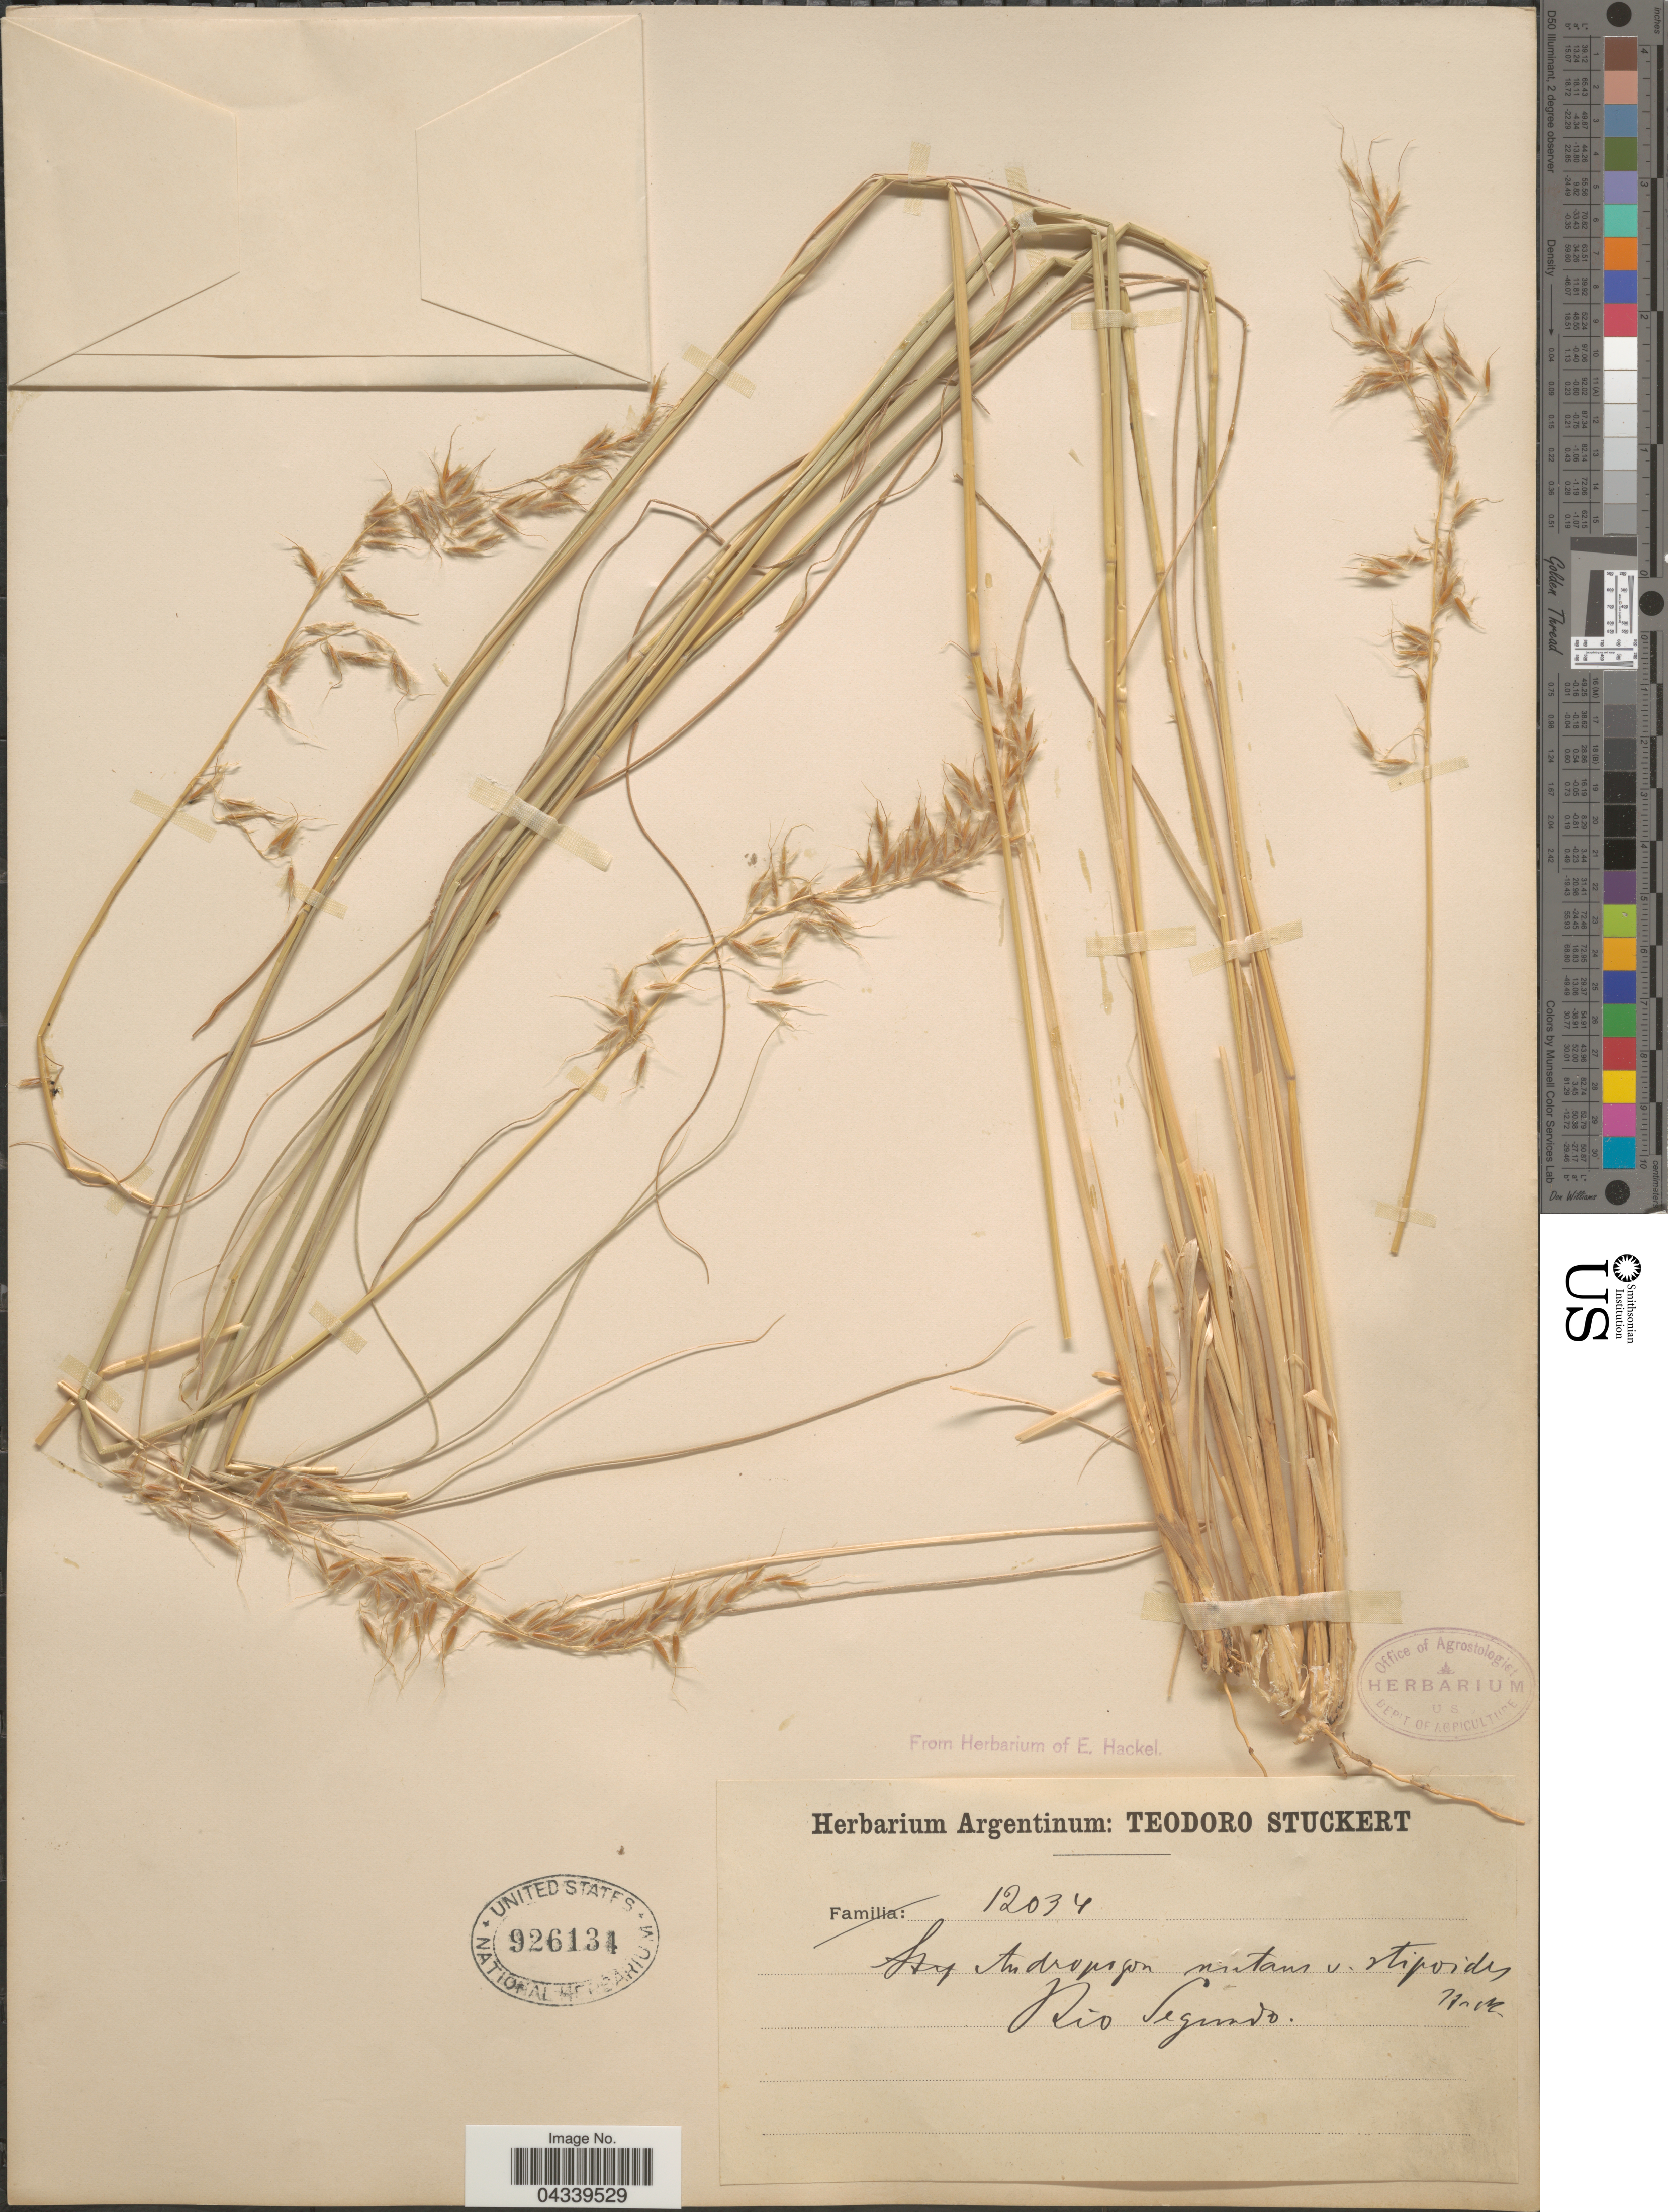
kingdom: Plantae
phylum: Tracheophyta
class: Liliopsida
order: Poales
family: Poaceae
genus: Sorghastrum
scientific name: Sorghastrum pellitum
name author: (Hack.) Parodi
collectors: T. Stuckert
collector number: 12034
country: Argentina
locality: Rio Segundo.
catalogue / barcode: US 926134